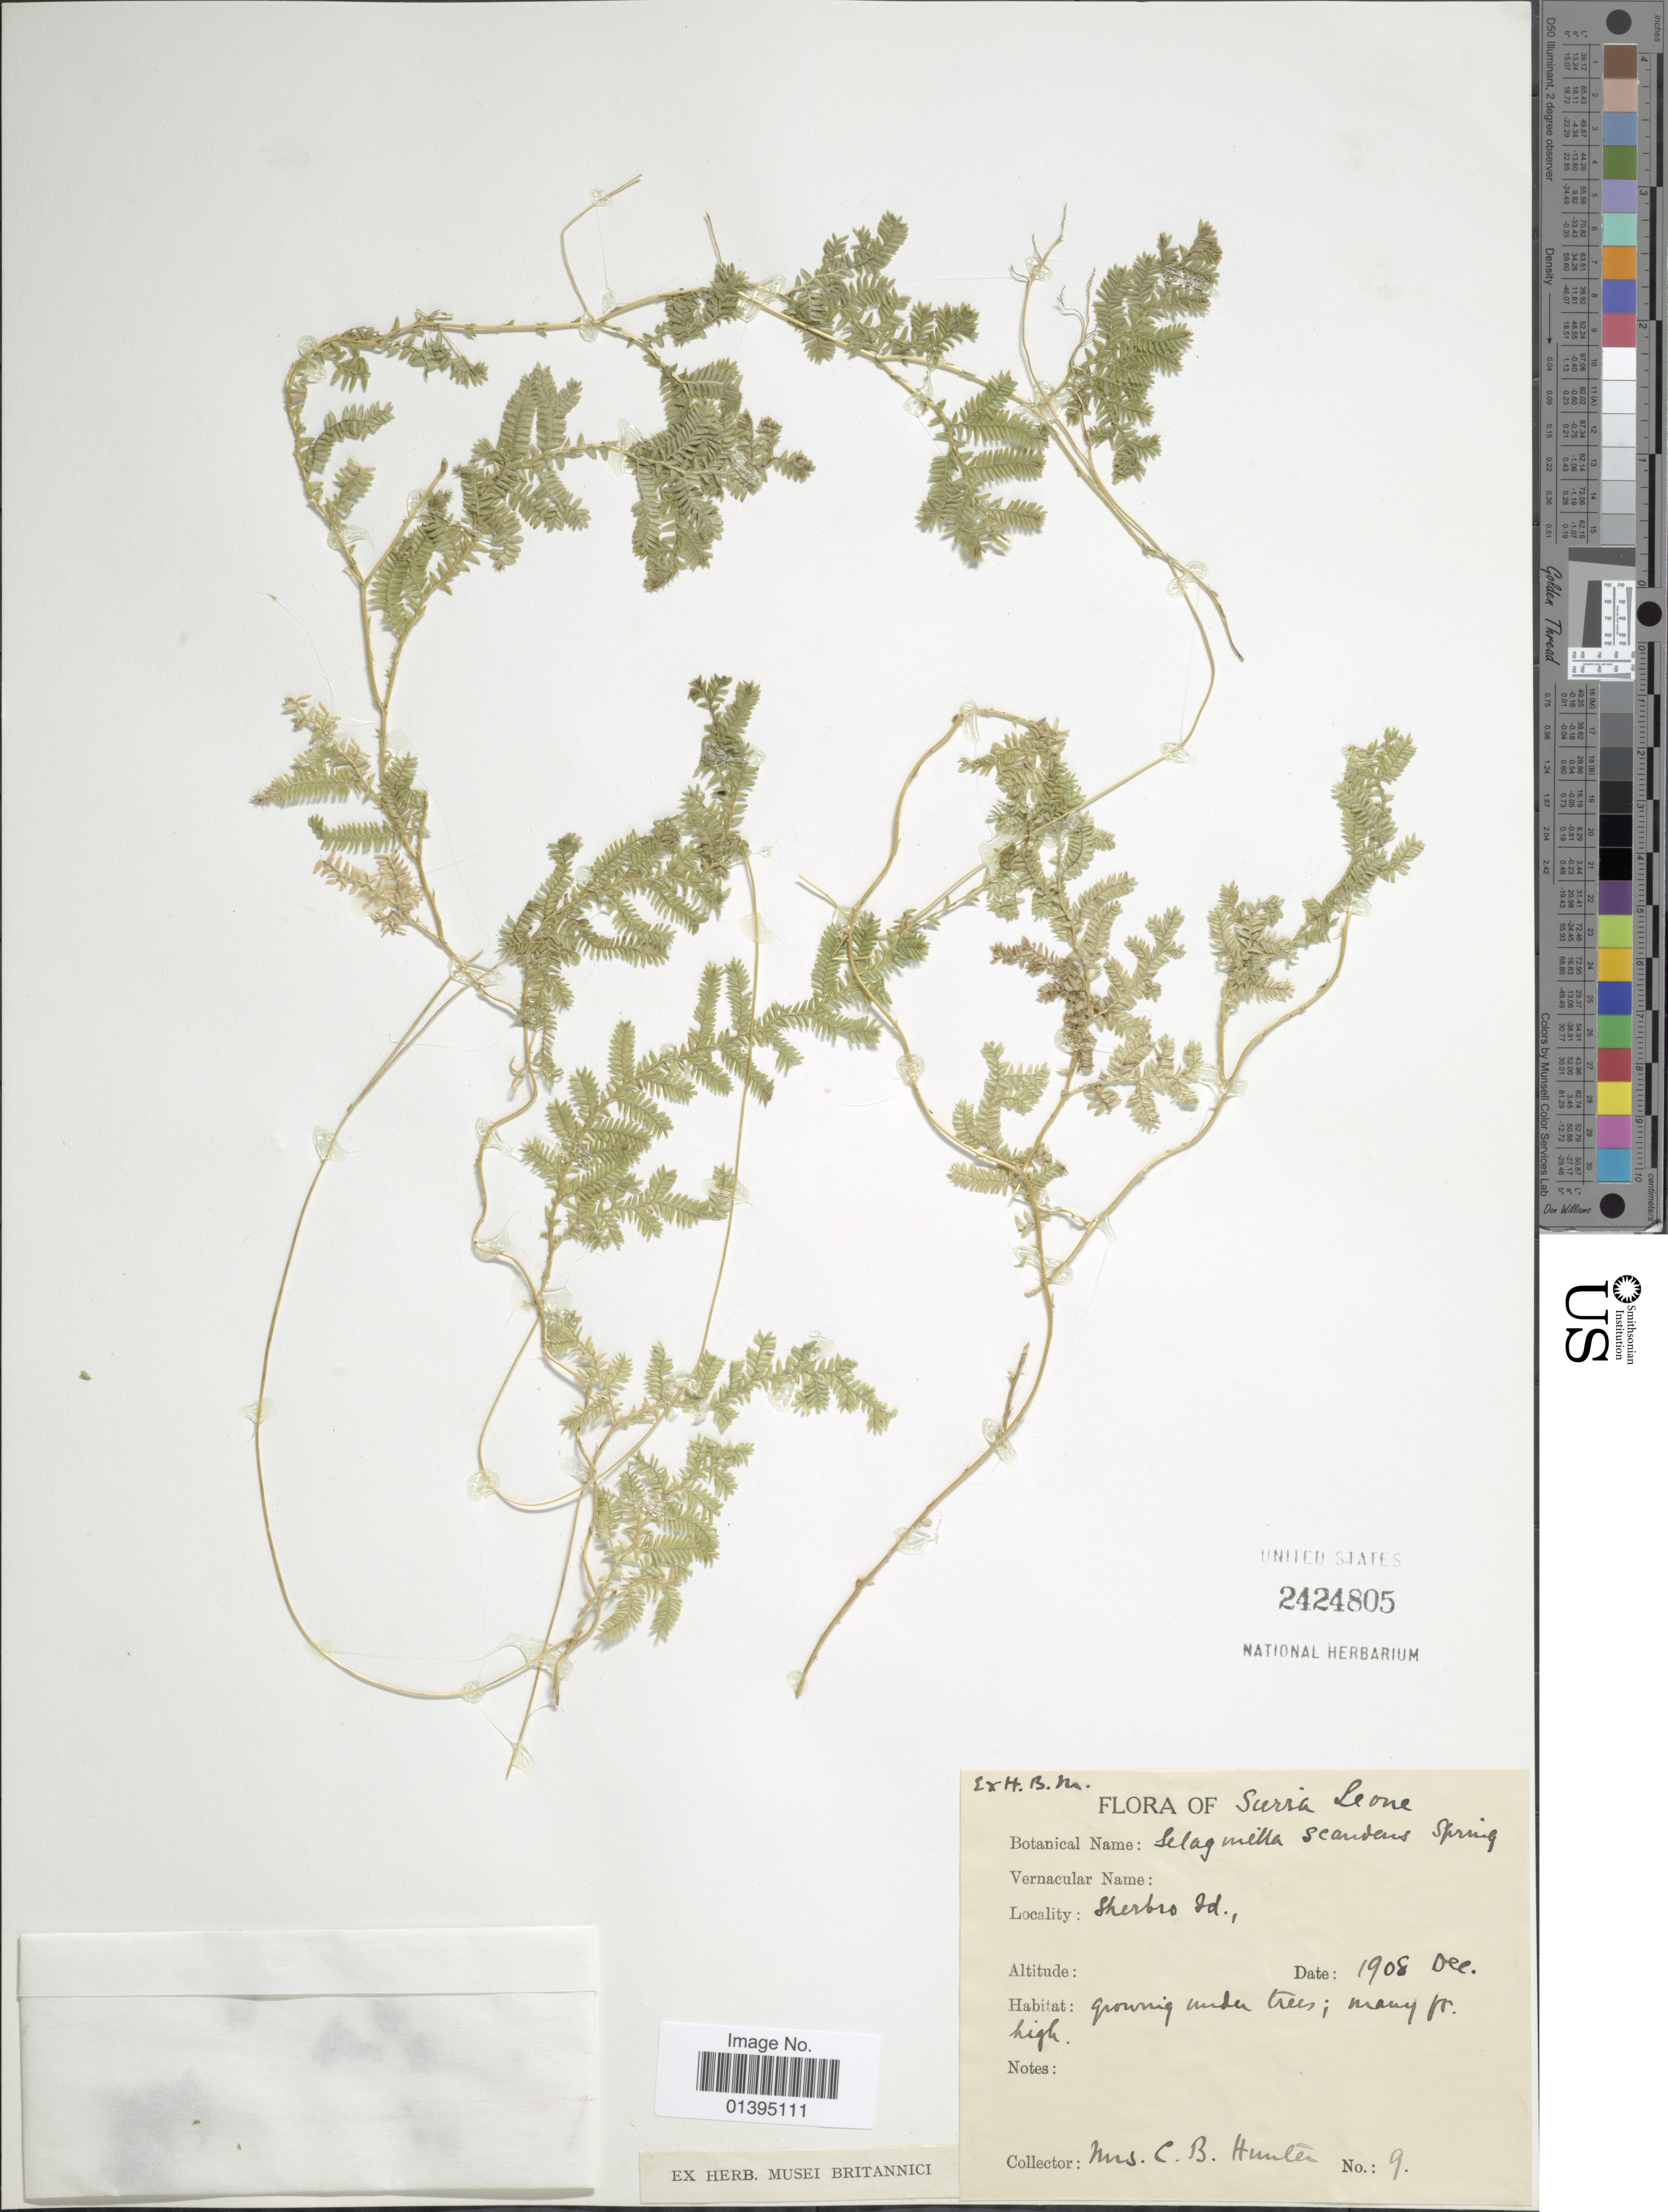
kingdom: Plantae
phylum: Tracheophyta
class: Lycopodiopsida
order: Selaginellales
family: Selaginellaceae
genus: Selaginella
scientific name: Selaginella scandens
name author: P. Beauv.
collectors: C. Hunter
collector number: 9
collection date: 1908-12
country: Sierra Leone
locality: Sherbro Id.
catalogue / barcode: US 2424805